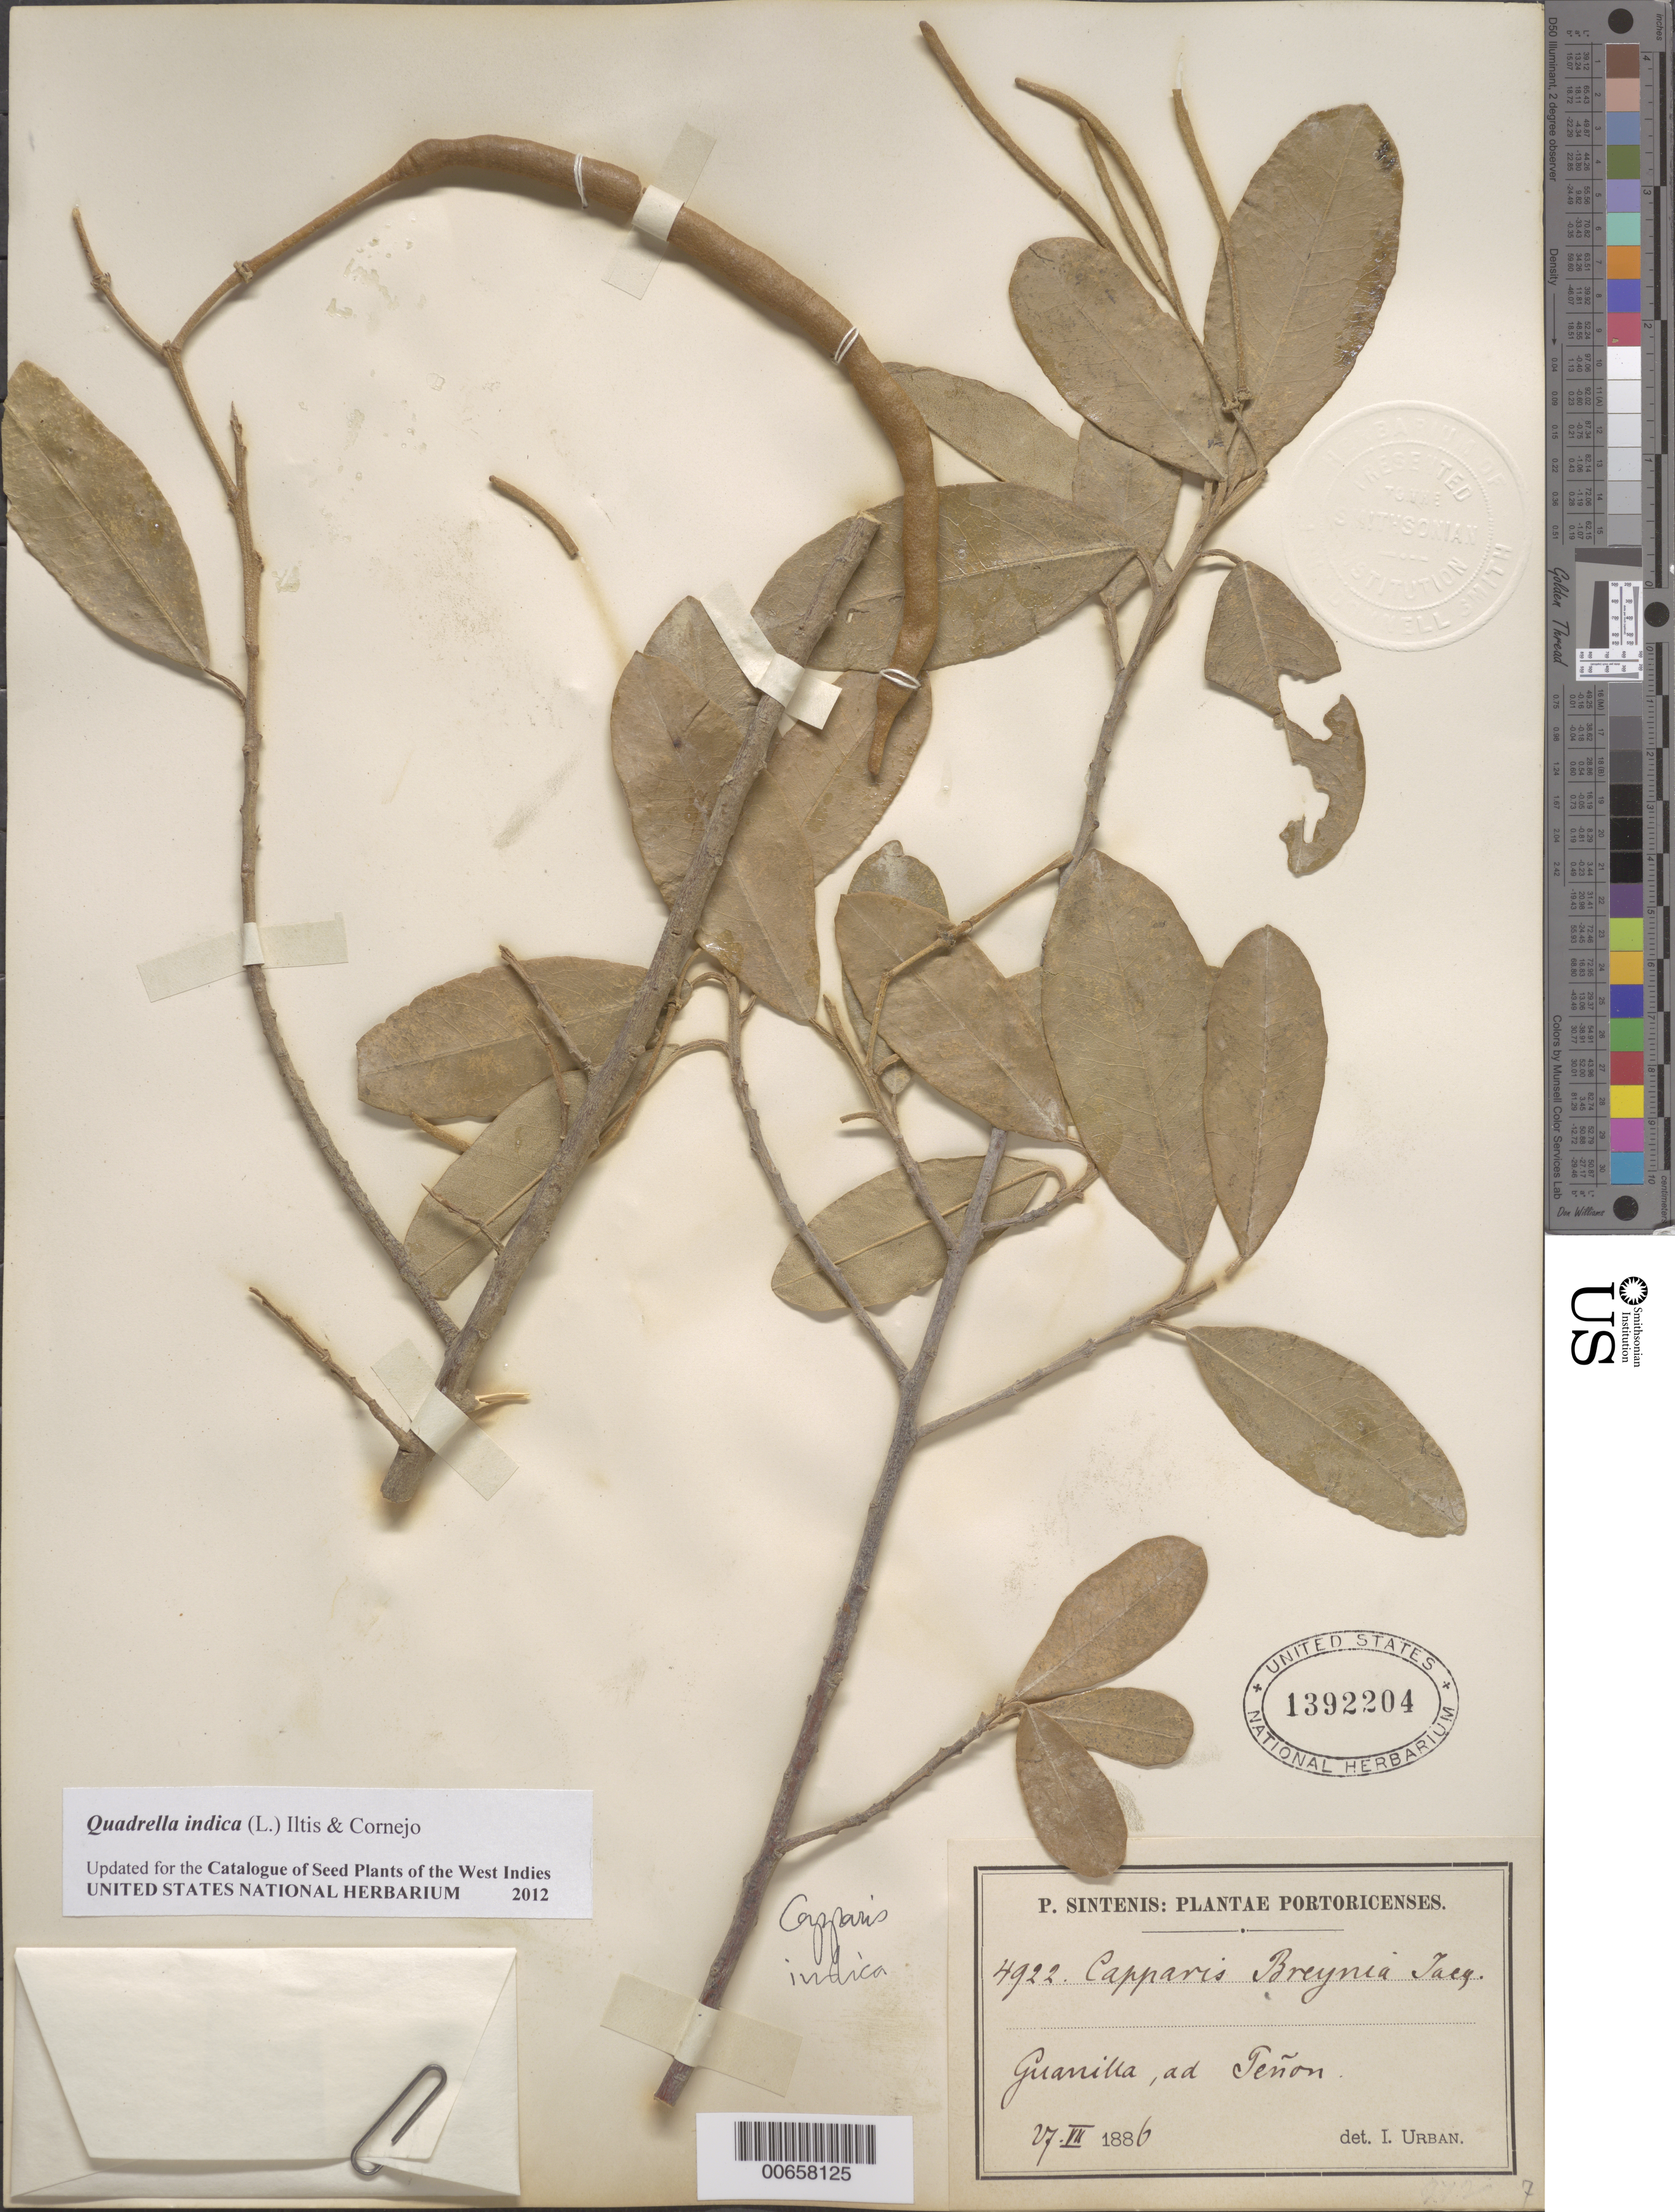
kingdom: Plantae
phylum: Tracheophyta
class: Magnoliopsida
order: Brassicales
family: Capparaceae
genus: Capparis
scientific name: Capparis breynia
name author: Jacq.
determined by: Urban, Ignatz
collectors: P. Sintenis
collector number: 4922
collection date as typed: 27 Jul 1886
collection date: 1886-07-27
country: Puerto Rico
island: Greater Antilles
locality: Guanilla, ad Penon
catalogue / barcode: US 1392204